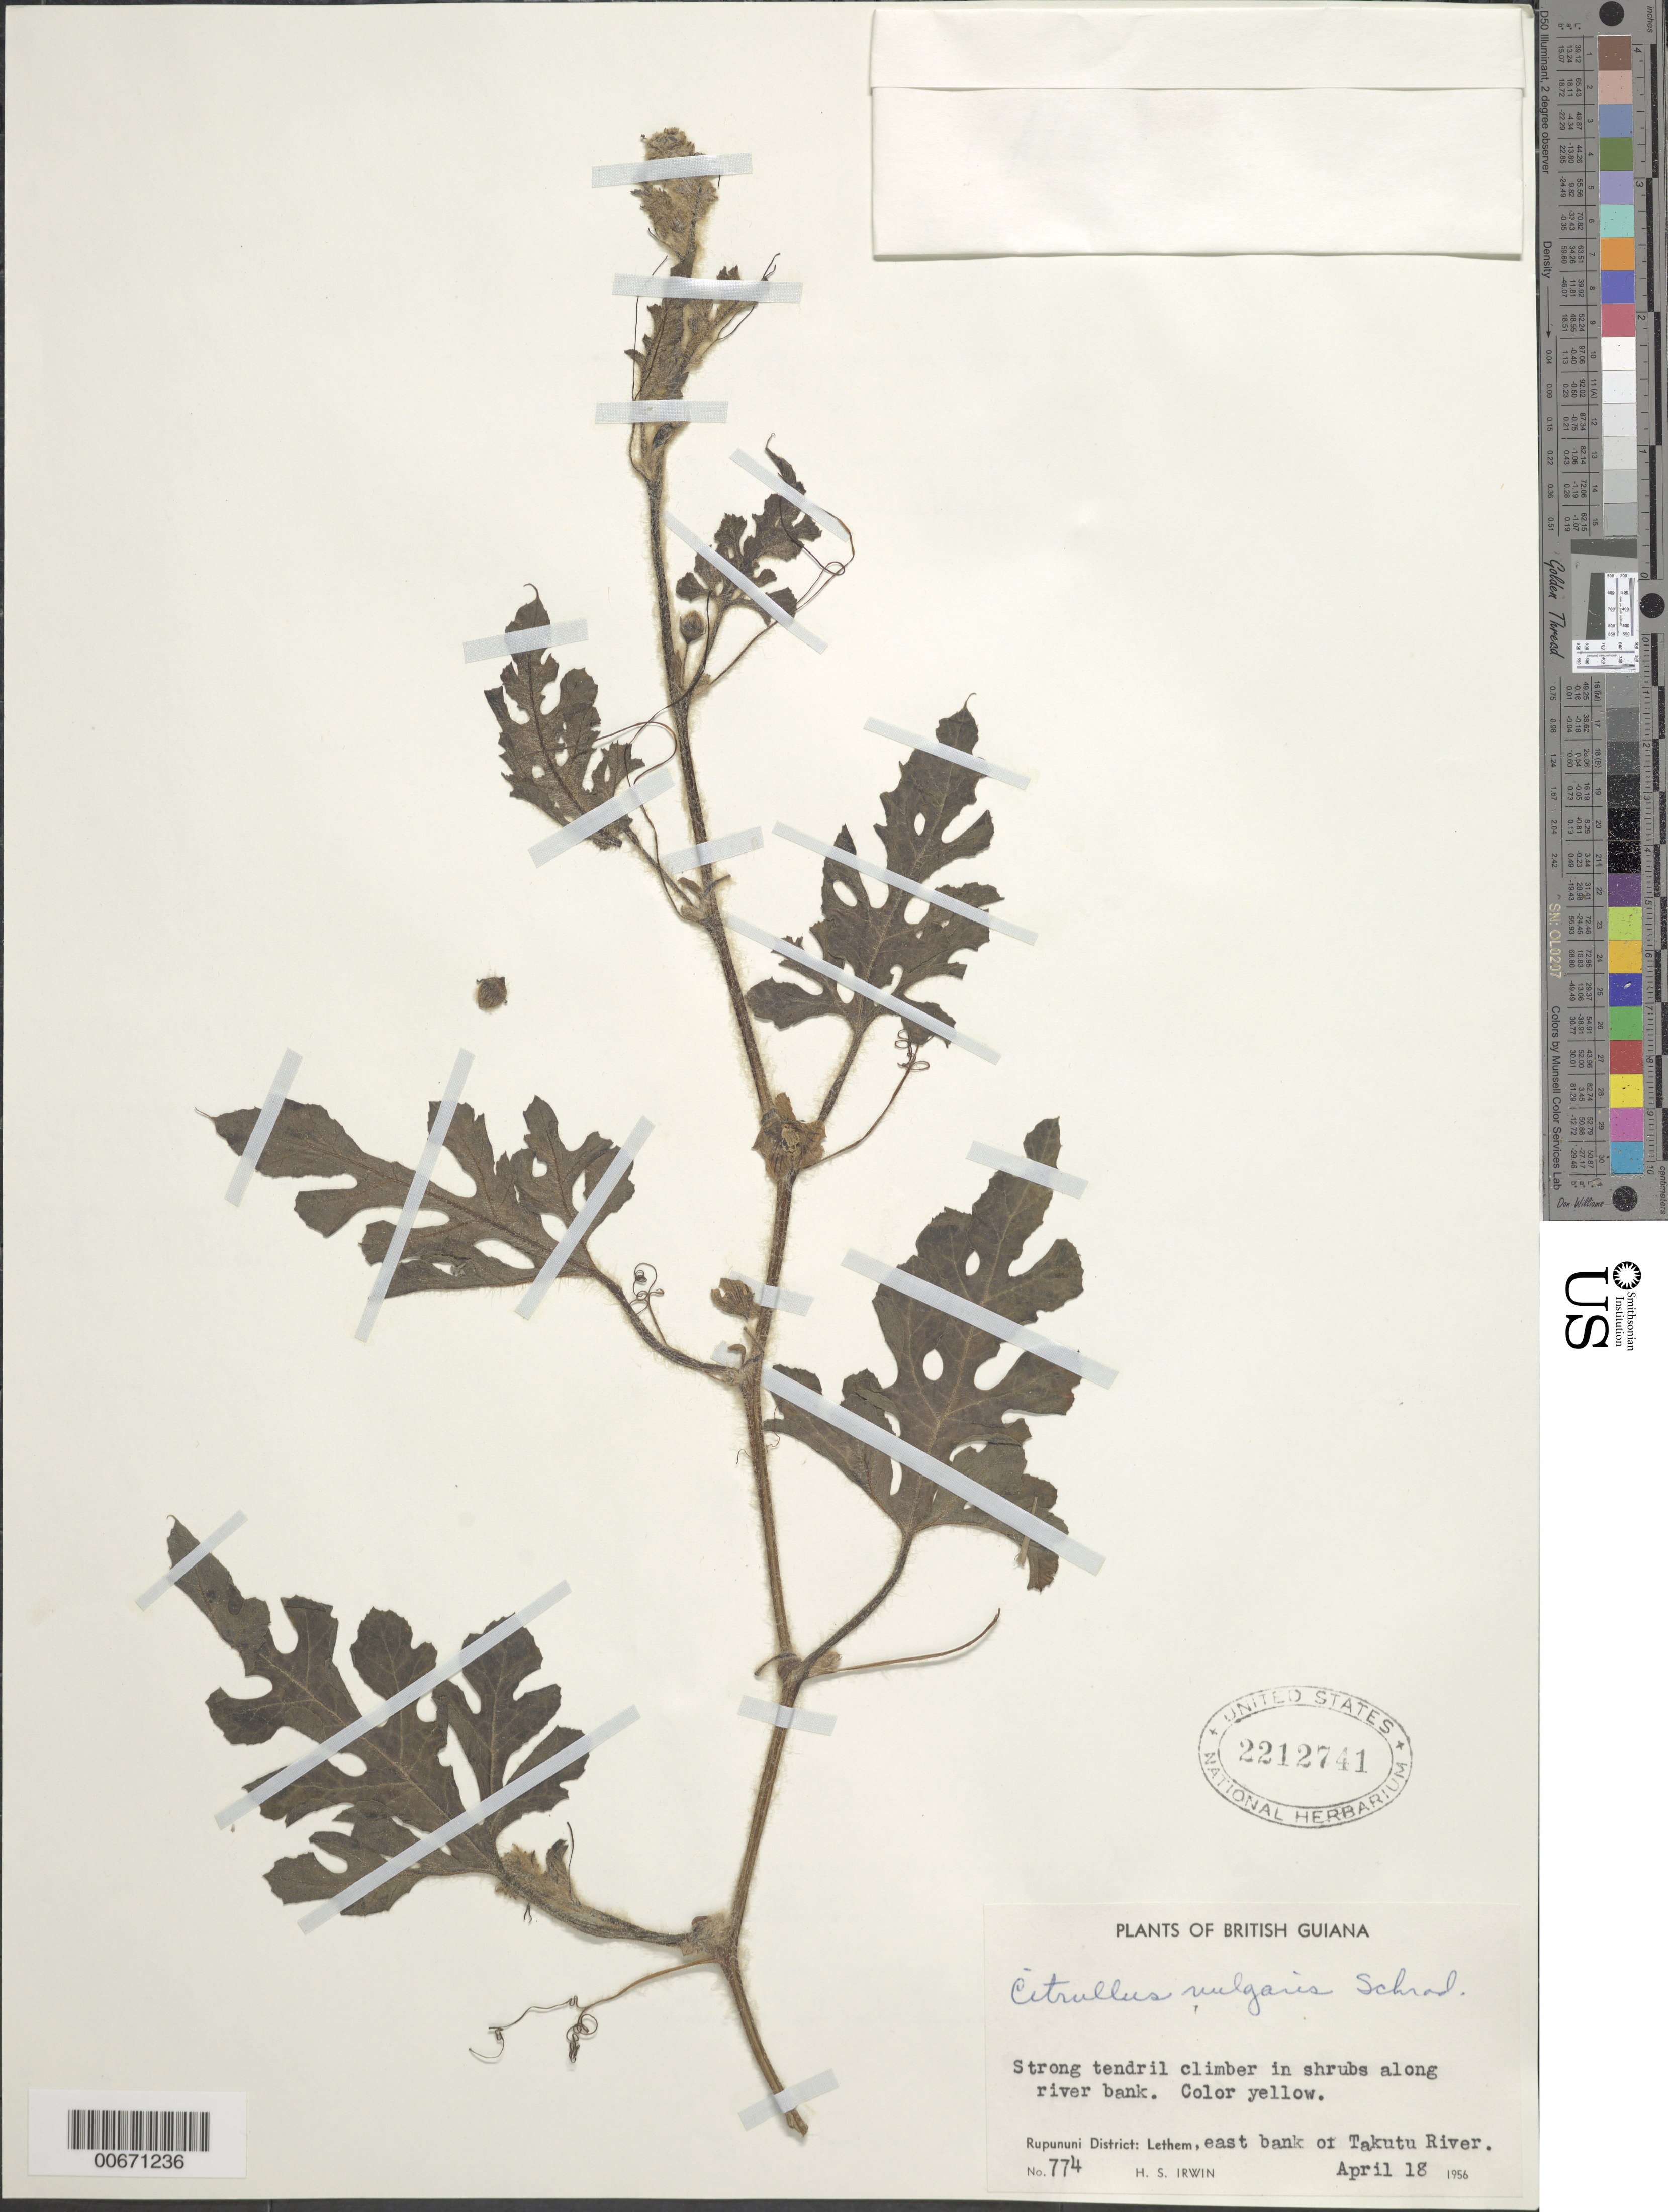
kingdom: Plantae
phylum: Tracheophyta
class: Magnoliopsida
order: Cucurbitales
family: Cucurbitaceae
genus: Citrullus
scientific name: Citrullus vulgaris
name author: Schrad.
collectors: H. Irwin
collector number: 774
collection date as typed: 18-Apr-56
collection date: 1956-04-18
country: Guyana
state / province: U. Takutu-U. Essequibo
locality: Lethem, E bank of Takutu R., Rupununi Dist.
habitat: In shrubs along river bank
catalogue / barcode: US 2212741